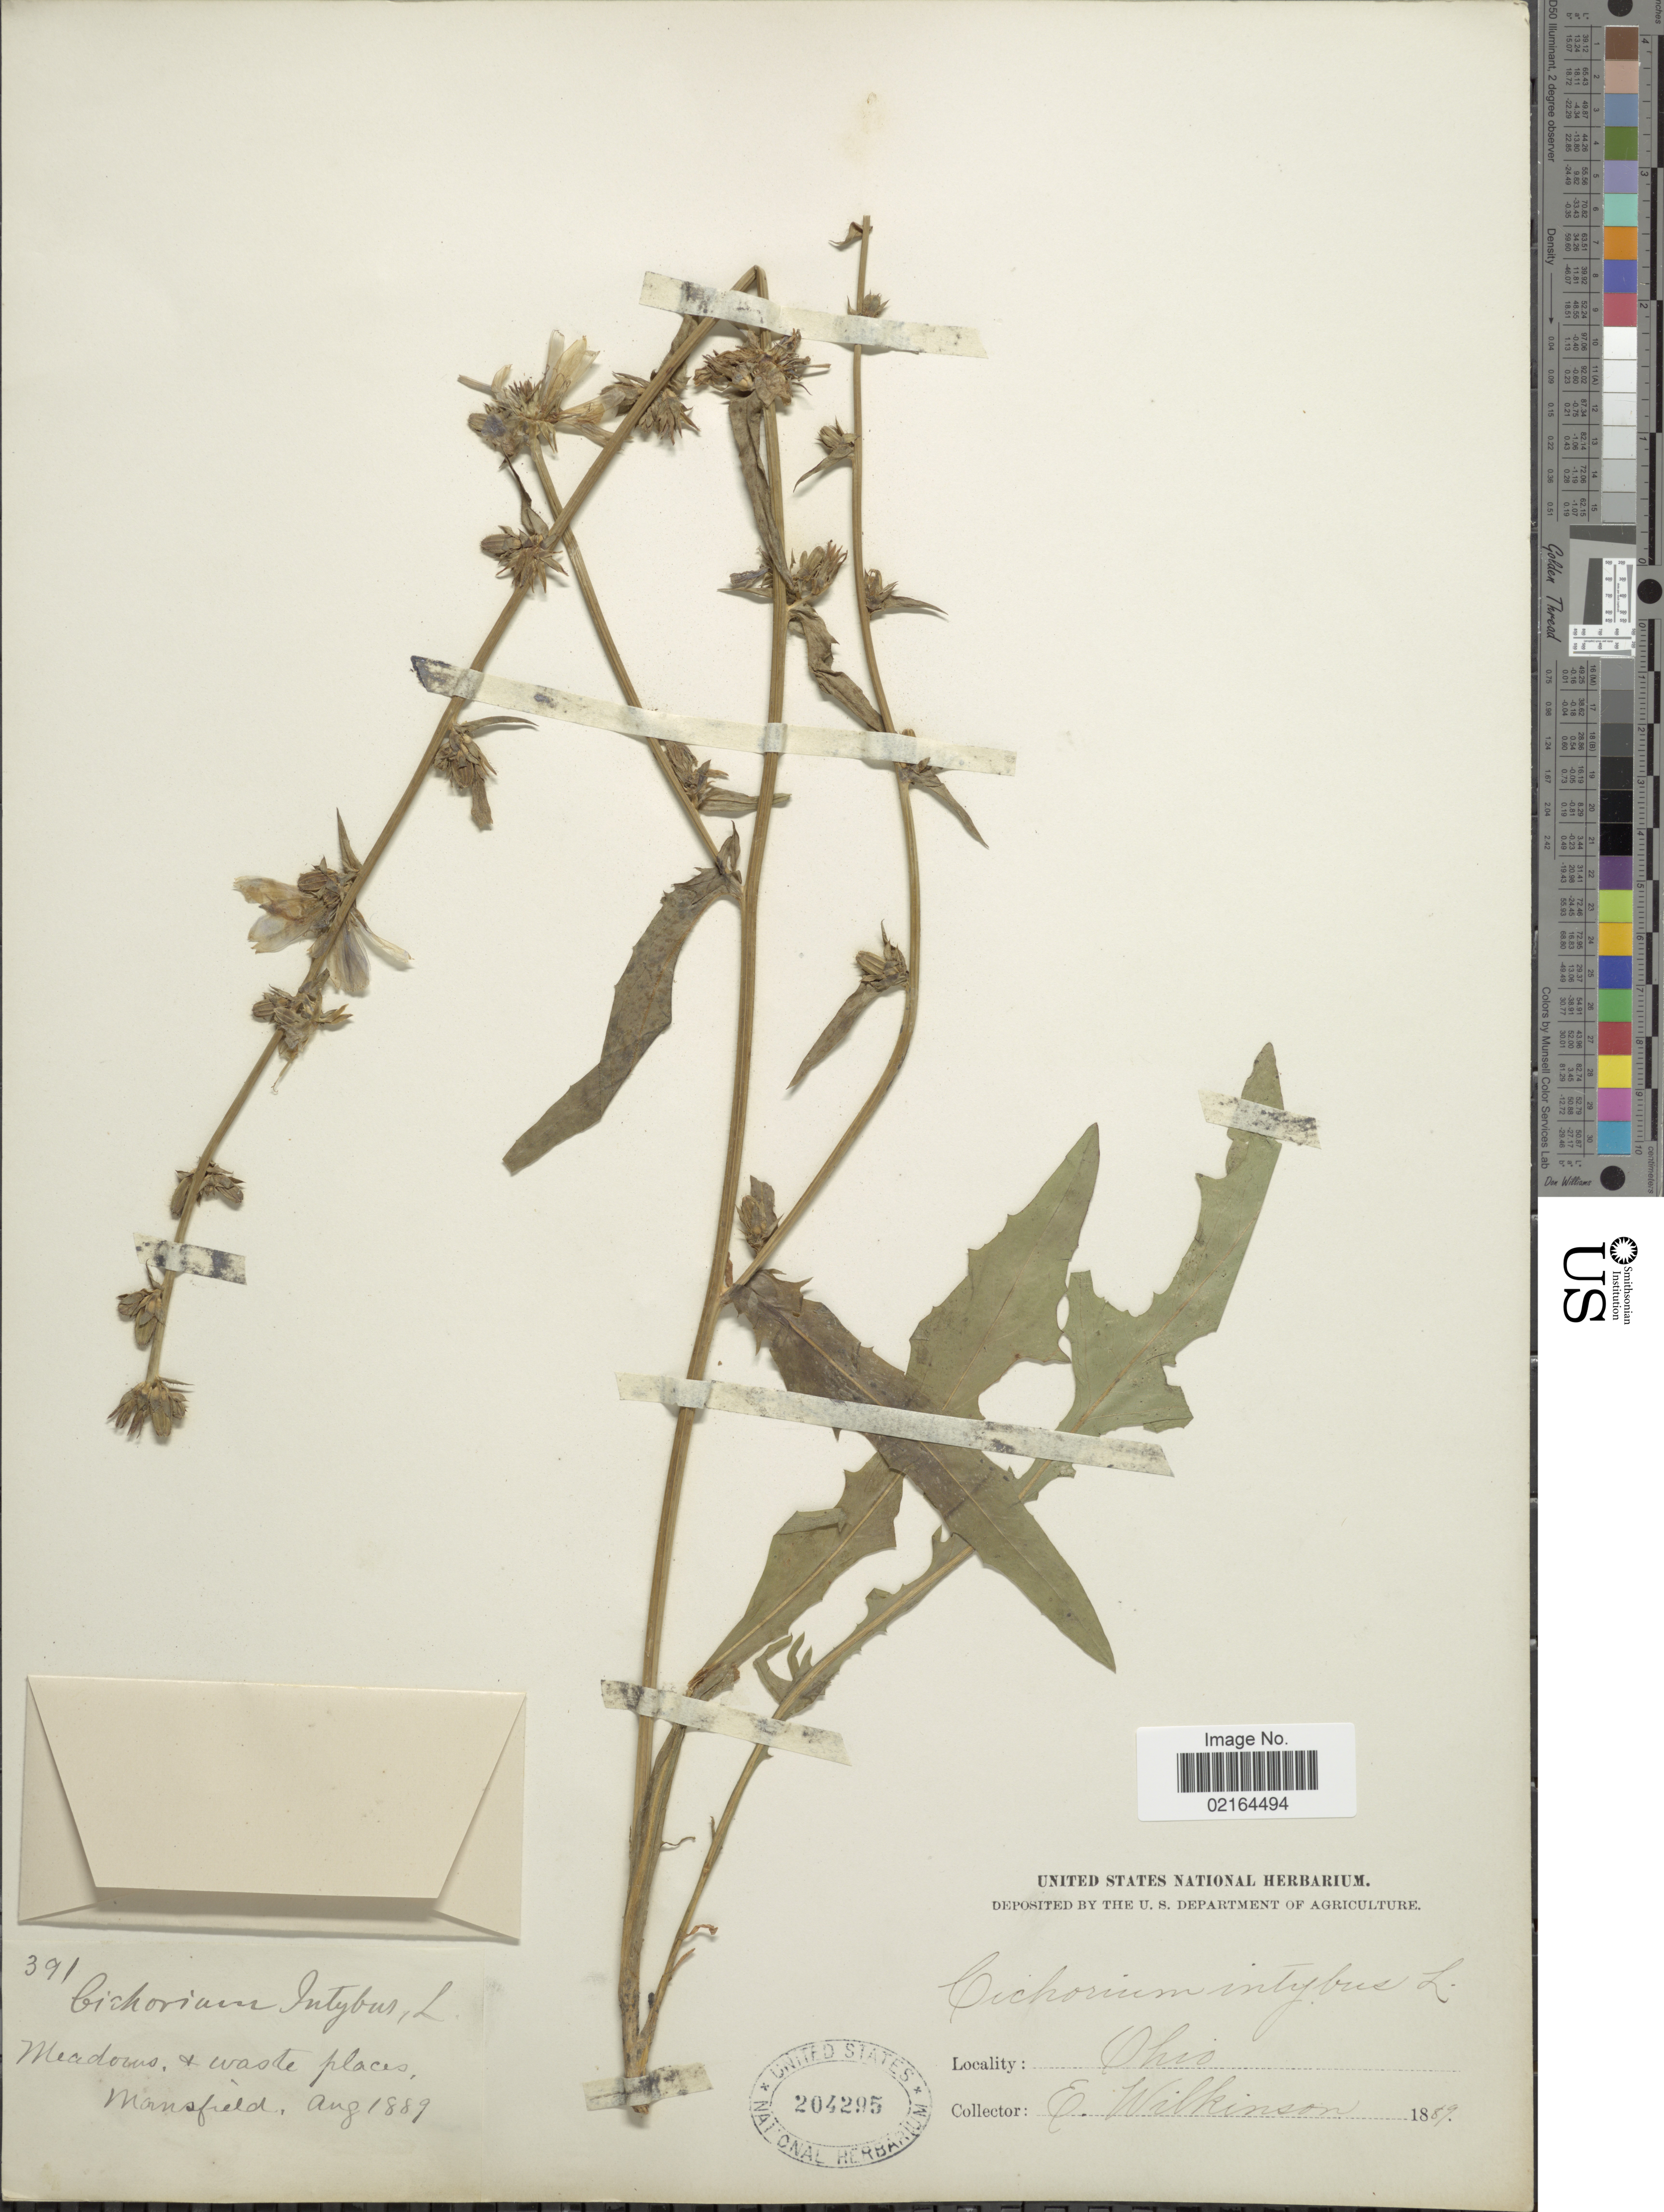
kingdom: Plantae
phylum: Tracheophyta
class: Magnoliopsida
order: Asterales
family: Asteraceae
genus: Cichorium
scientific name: Cichorium intybus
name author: L.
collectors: E. Wilkinson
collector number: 391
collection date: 1889-08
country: United States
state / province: Ohio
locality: Mansfield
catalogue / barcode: US 204295